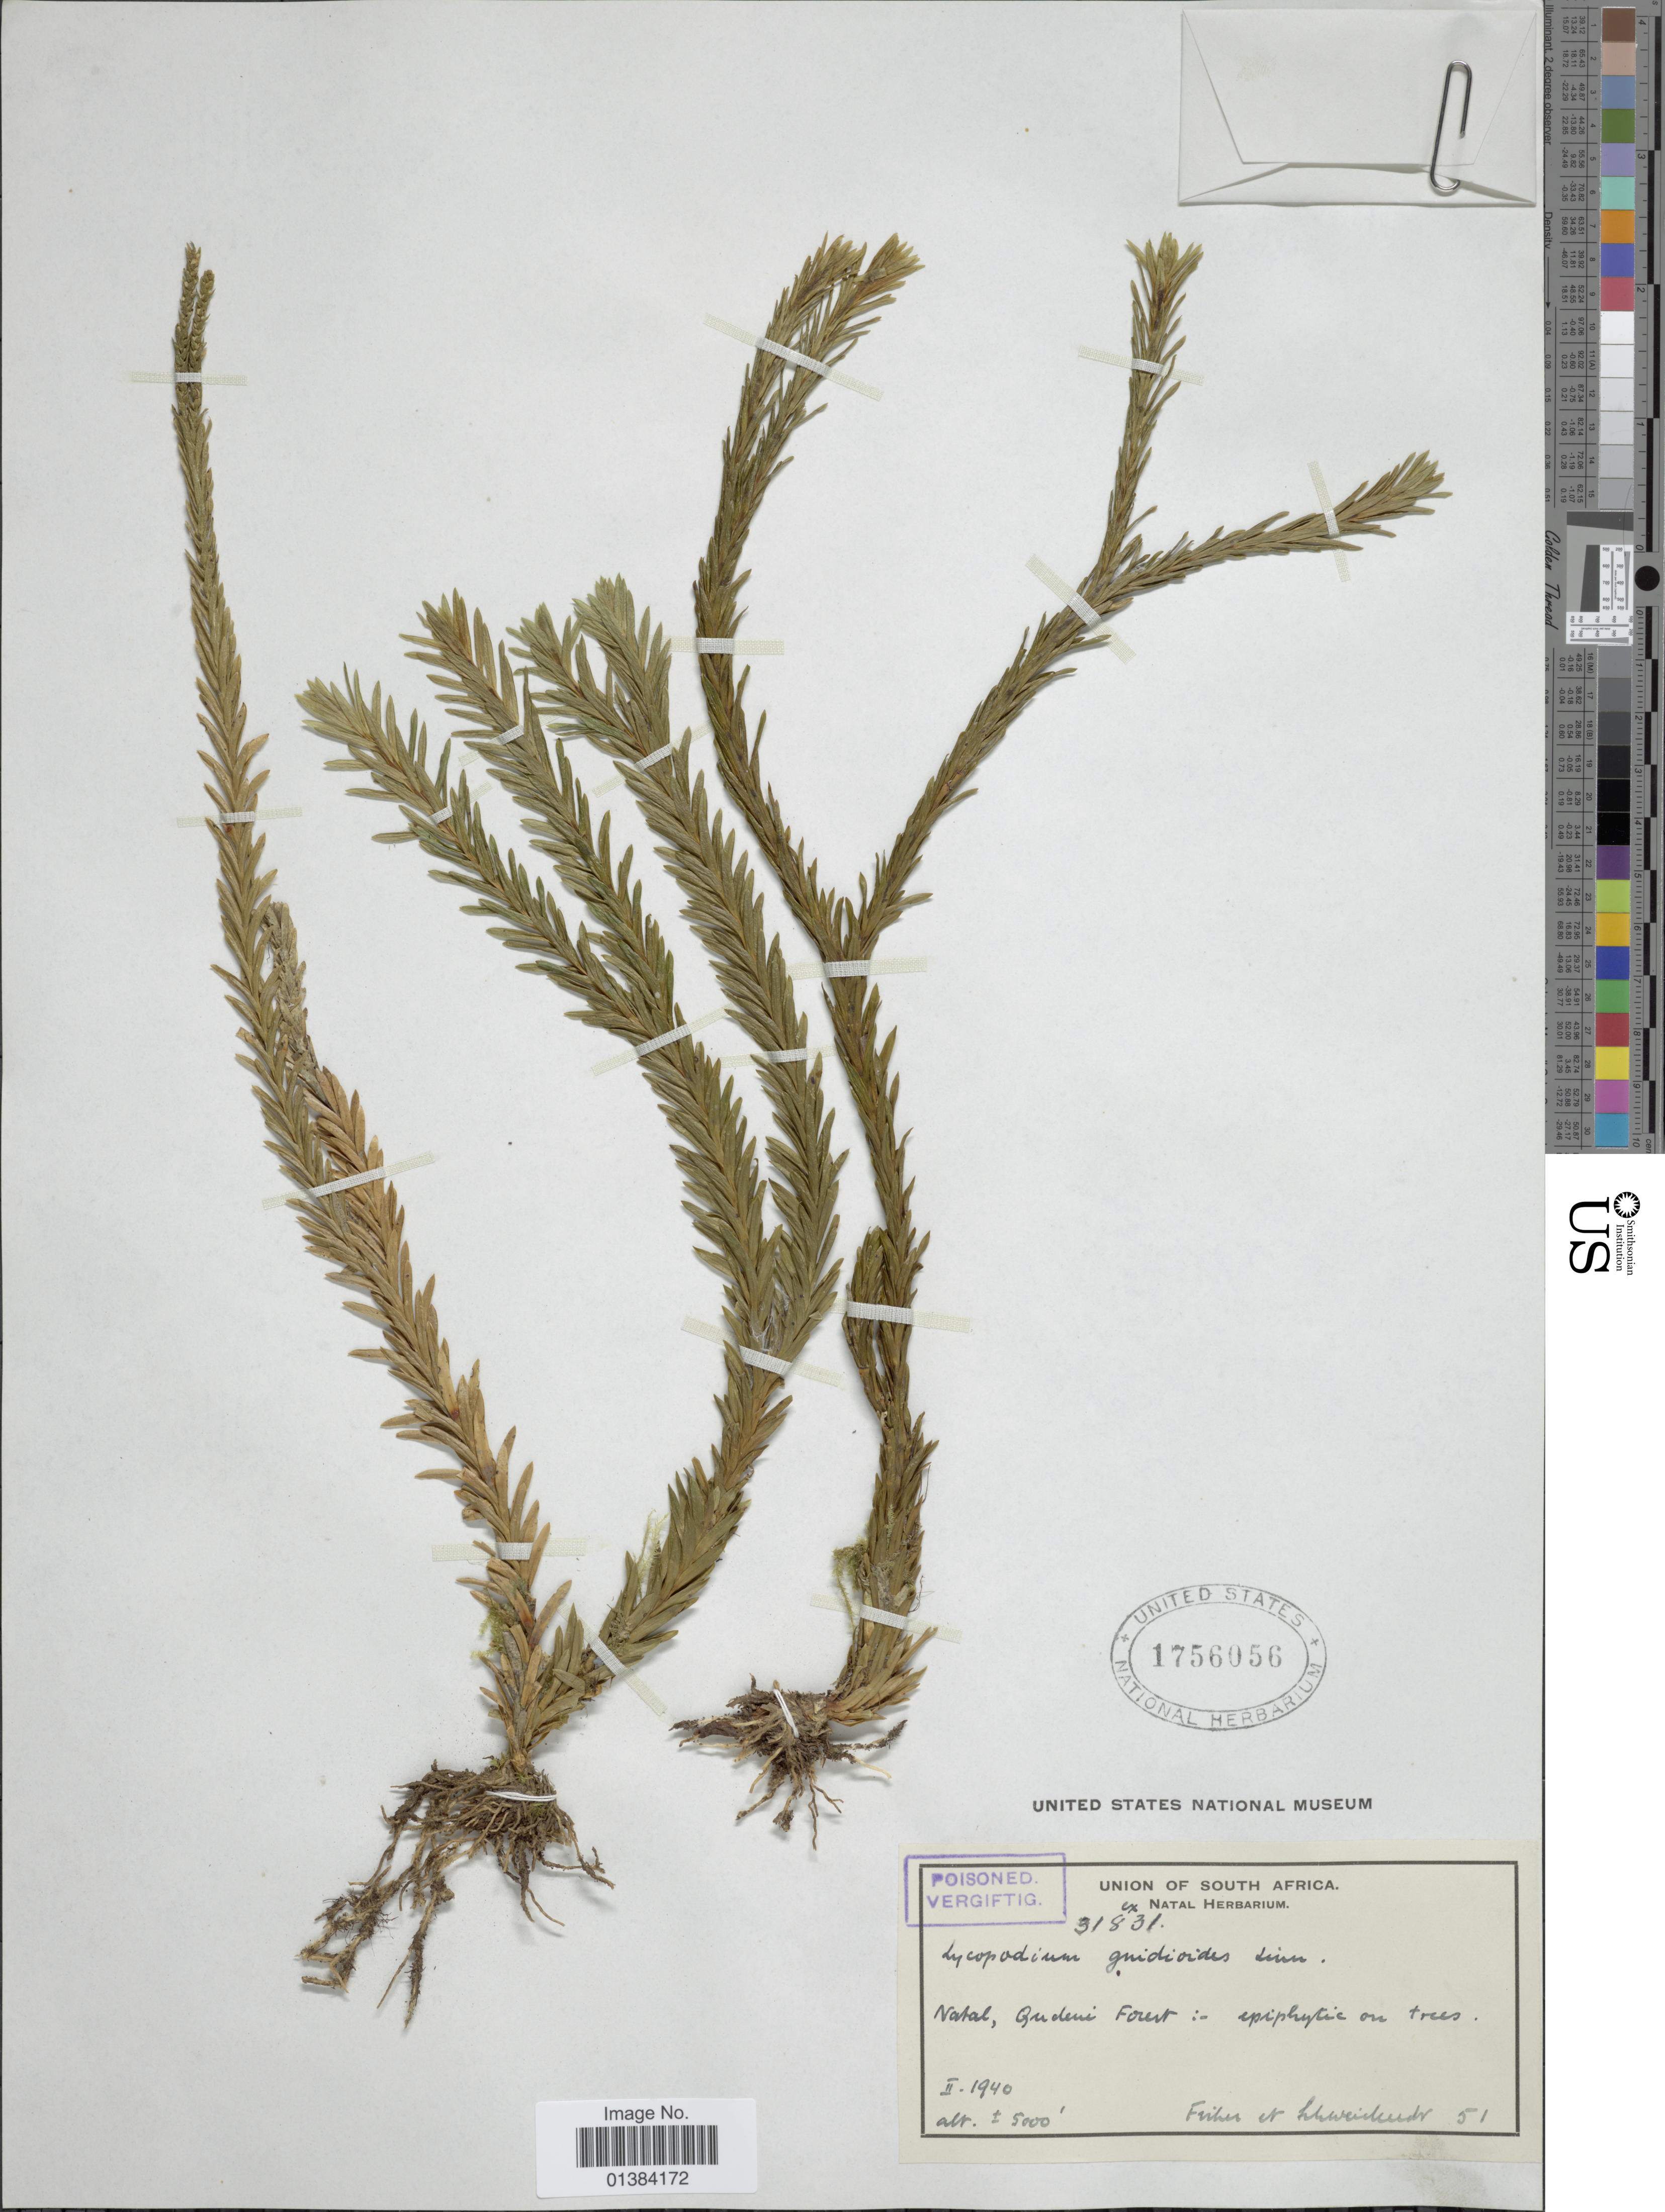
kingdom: Plantae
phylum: Tracheophyta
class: Lycopodiopsida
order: Lycopodiales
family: Lycopodiaceae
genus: Phlegmariurus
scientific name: Phlegmariurus gnidioides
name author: (L. f.) A. R. Field & Bostock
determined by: Field, A. R.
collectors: -- Fisher & H. Schweickerdt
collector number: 31831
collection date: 1940-02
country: South Africa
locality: Natal, Qudeni Forest.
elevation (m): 1524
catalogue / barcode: US 1756056